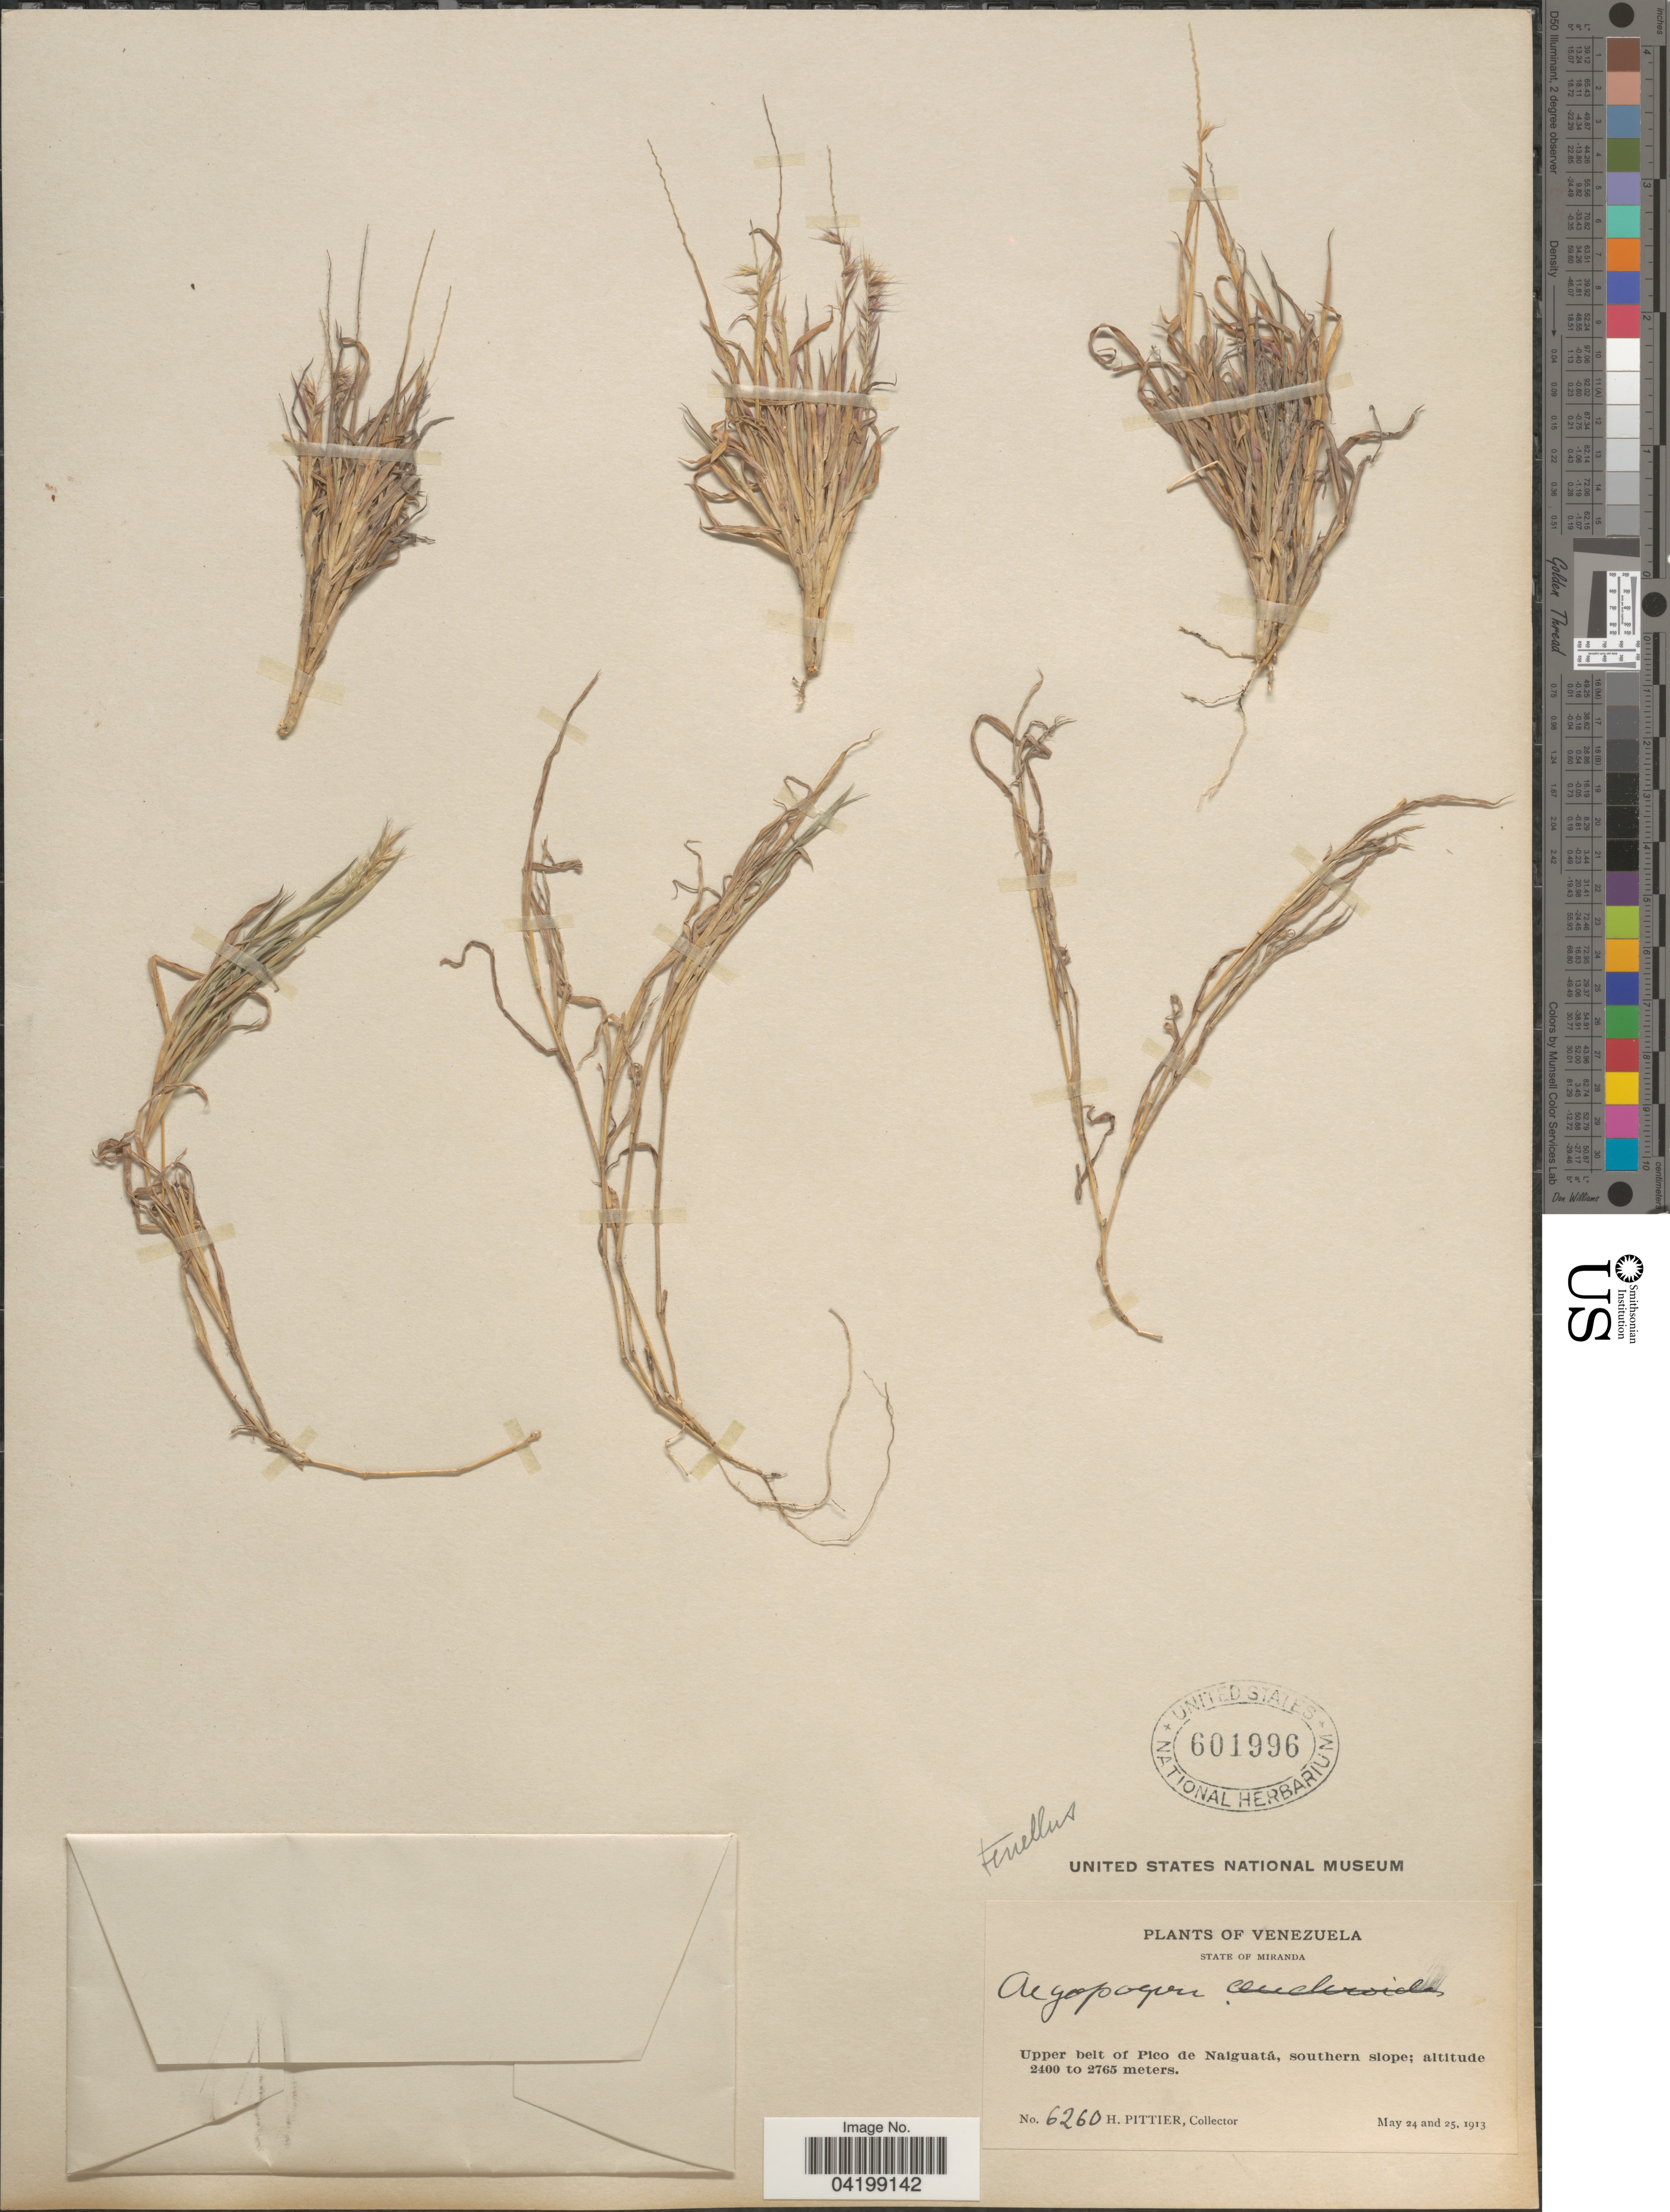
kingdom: Plantae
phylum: Tracheophyta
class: Liliopsida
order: Poales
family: Poaceae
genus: Muhlenbergia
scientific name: Muhlenbergia cenchroides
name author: (Humb. & Bonpl. ex Willd.) P.M. Peterson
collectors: H. F. Pittier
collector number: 6260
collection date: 1913-05-24/1913-05-25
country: Venezuela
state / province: Miranda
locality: Upper belt of Pico de Naiguatá, southern slope.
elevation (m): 2400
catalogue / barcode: US 601996